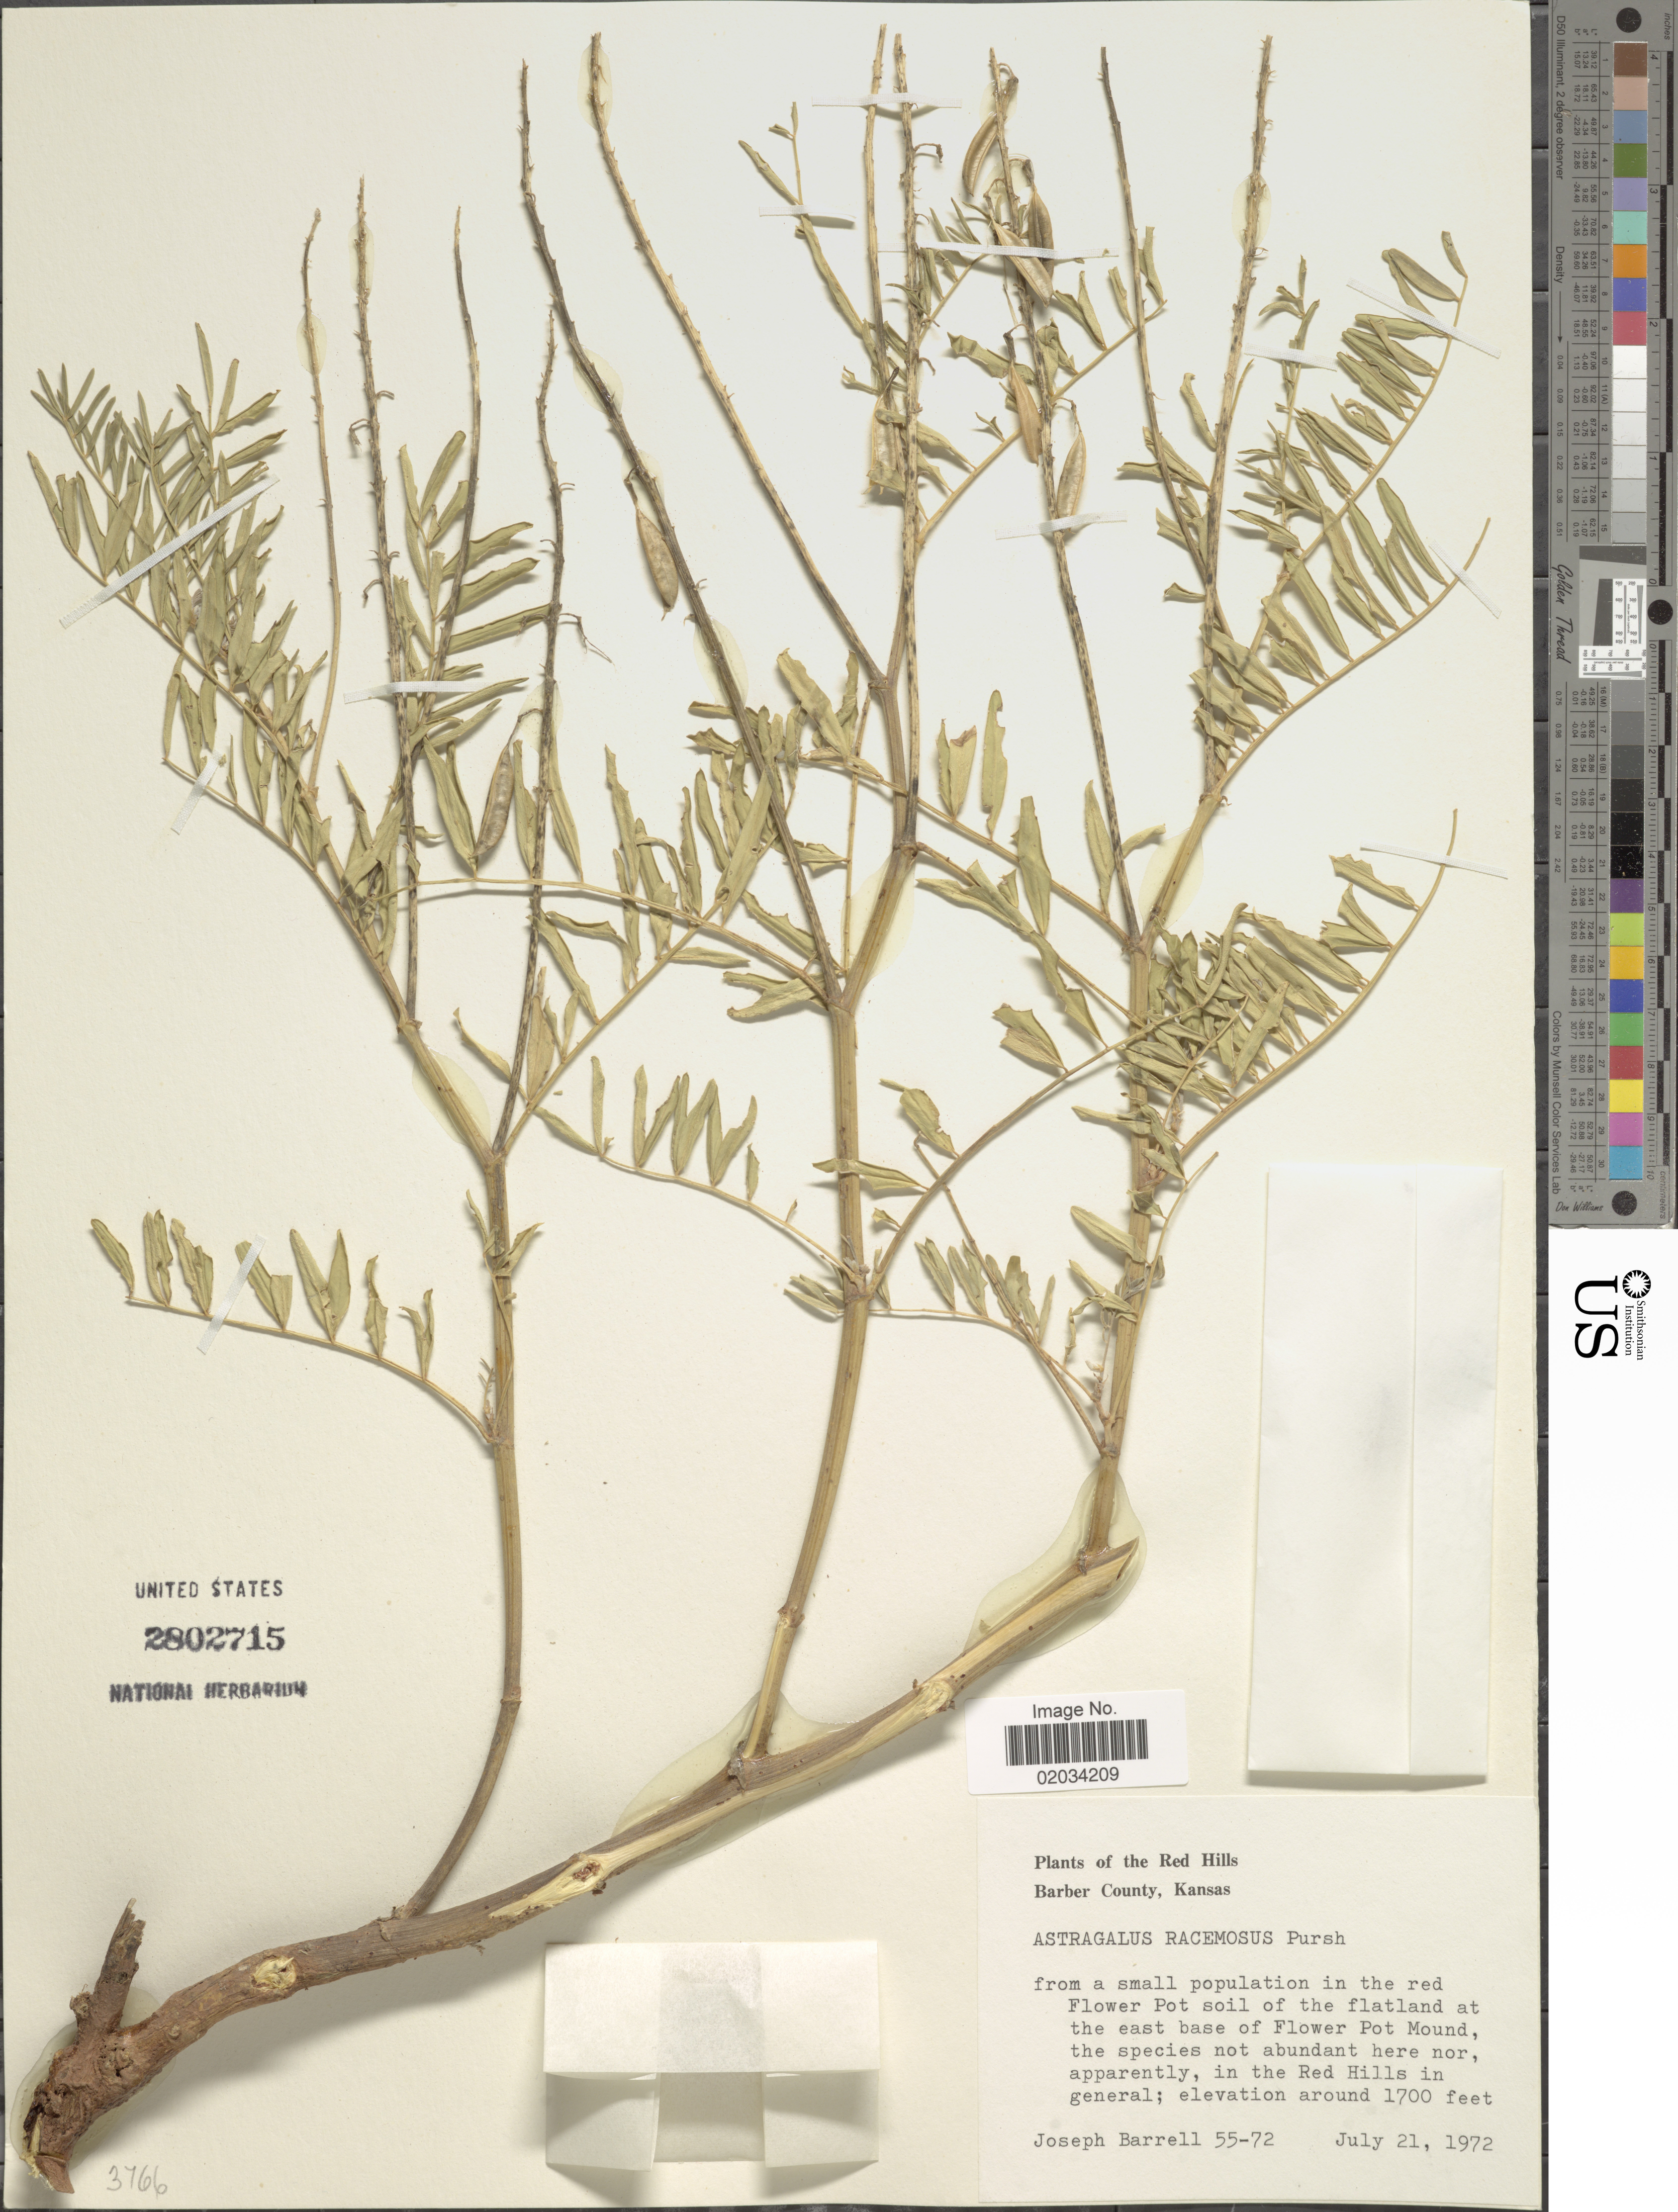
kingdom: Plantae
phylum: Tracheophyta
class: Magnoliopsida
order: Fabales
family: Fabaceae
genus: Astragalus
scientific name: Astragalus racemosus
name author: Pursh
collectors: J. Barrell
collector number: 55-72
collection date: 1972-07-21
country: United States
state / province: Kansas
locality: The Red Hills, Barber County, Kansas, at the east base of Flower Pot Mound, in the Red Hills in general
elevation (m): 518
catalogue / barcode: US 2802715